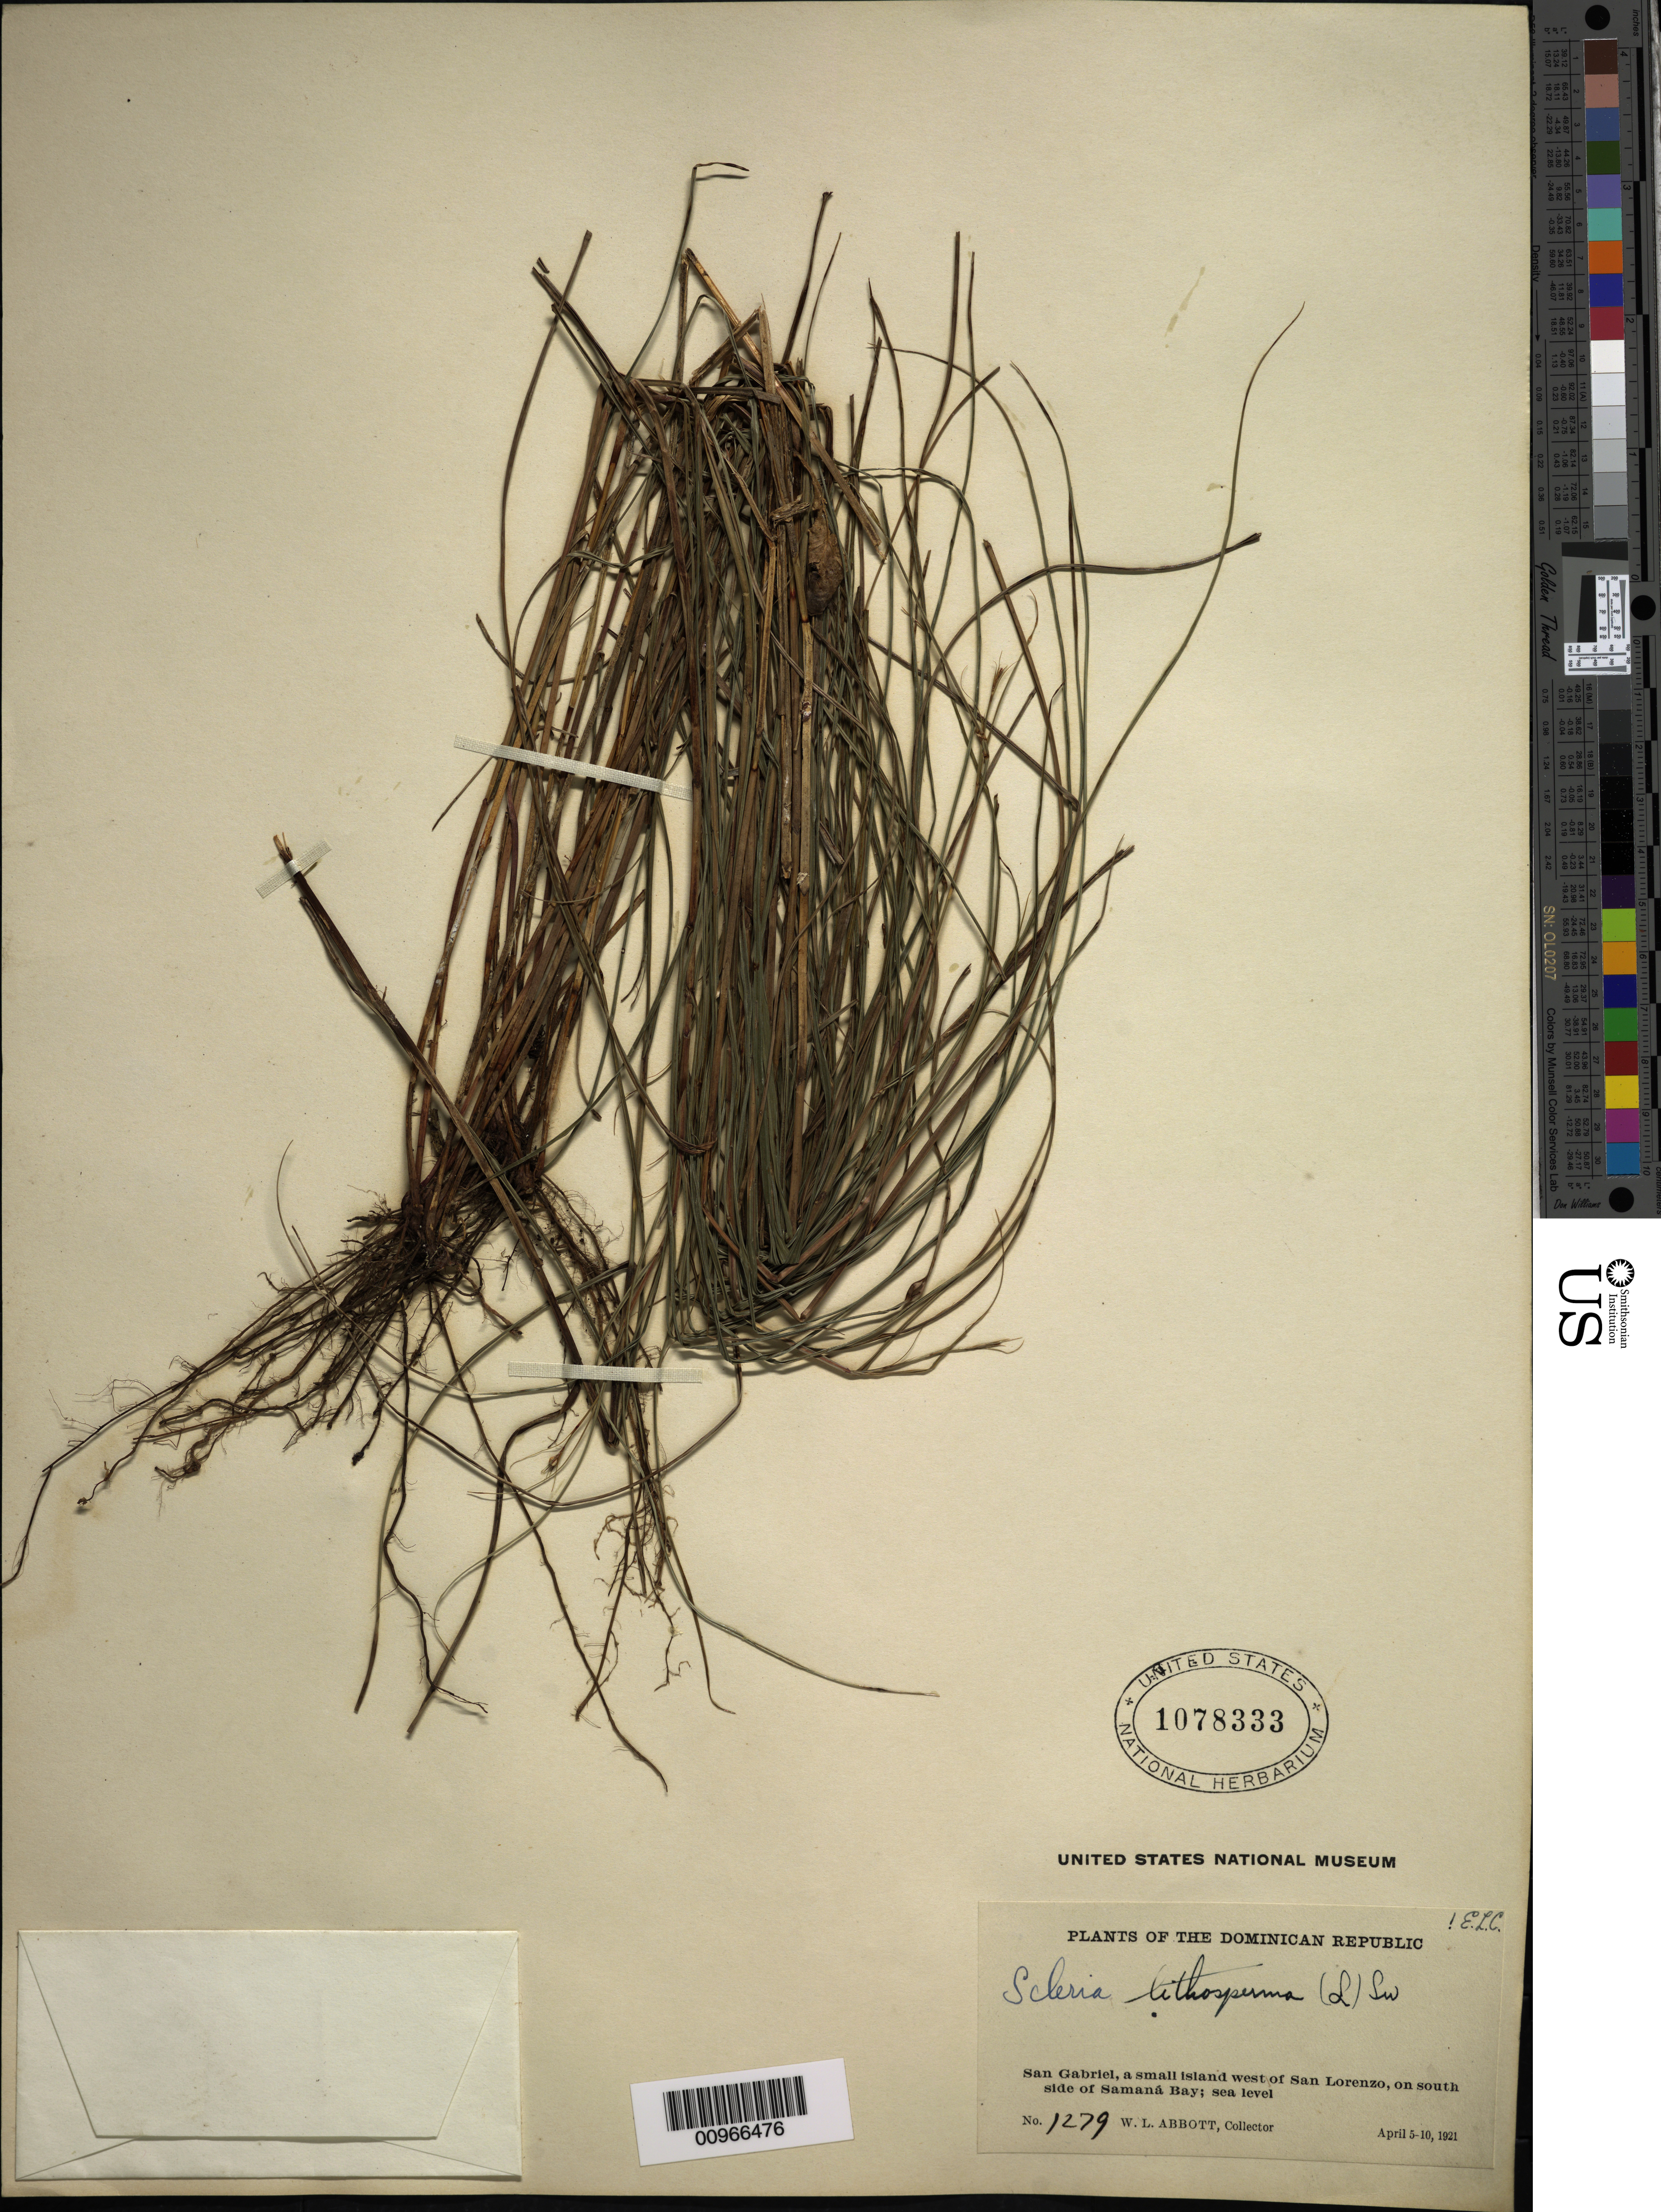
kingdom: Plantae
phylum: Tracheophyta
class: Liliopsida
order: Poales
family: Cyperaceae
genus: Scleria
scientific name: Scleria lithosperma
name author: (L.) Sw.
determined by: Core, E. L.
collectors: W. L. Abbott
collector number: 1279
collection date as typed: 05 Apr 1921 to 10 Apr 1921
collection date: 1921-04-05/1921-04-10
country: Dominican Republic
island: Hispaniola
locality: San Gabriel, a small island west of San Lorenzo, on south side of Samaná Bay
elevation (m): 0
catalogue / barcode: US 1078333